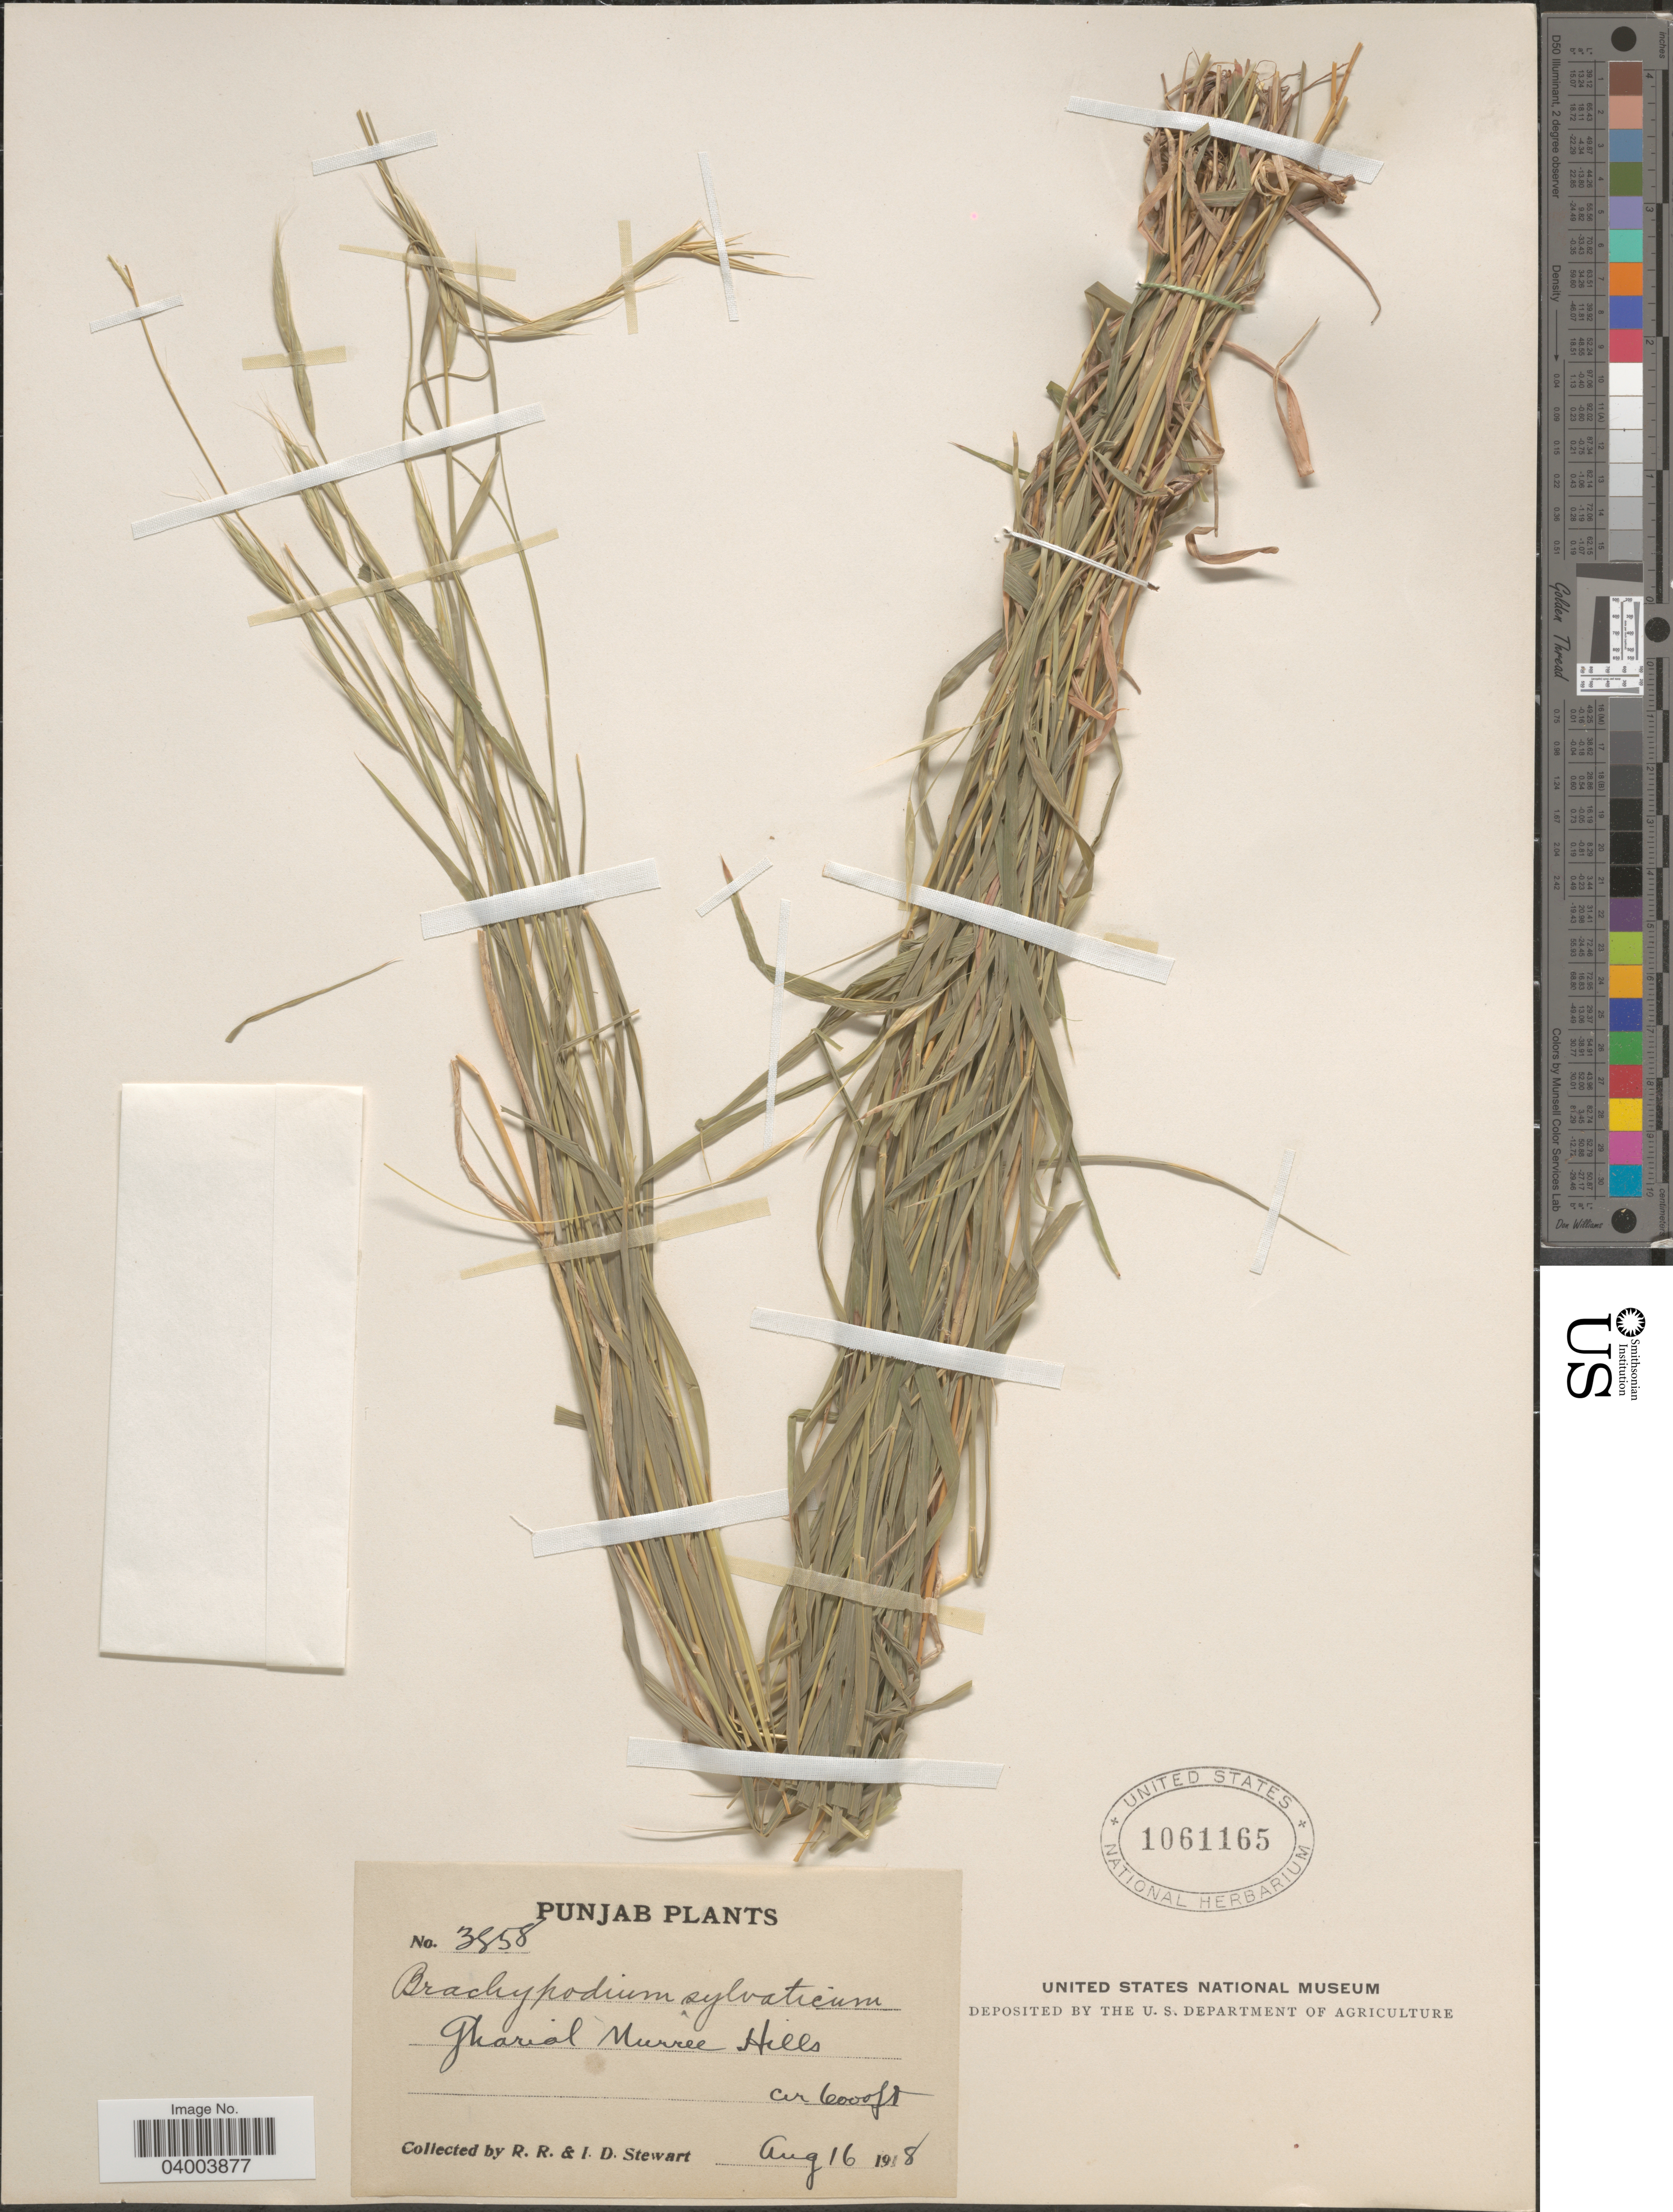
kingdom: Plantae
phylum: Tracheophyta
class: Liliopsida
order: Poales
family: Poaceae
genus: Brachypodium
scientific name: Brachypodium sylvaticum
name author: (Huds.) P. Beauv.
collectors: R. Stewart & I. Stewart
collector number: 3858*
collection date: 1918-08-16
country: Pakistan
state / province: Punjab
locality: Gharial Murree Hills.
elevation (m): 1829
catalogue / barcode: US 1061165